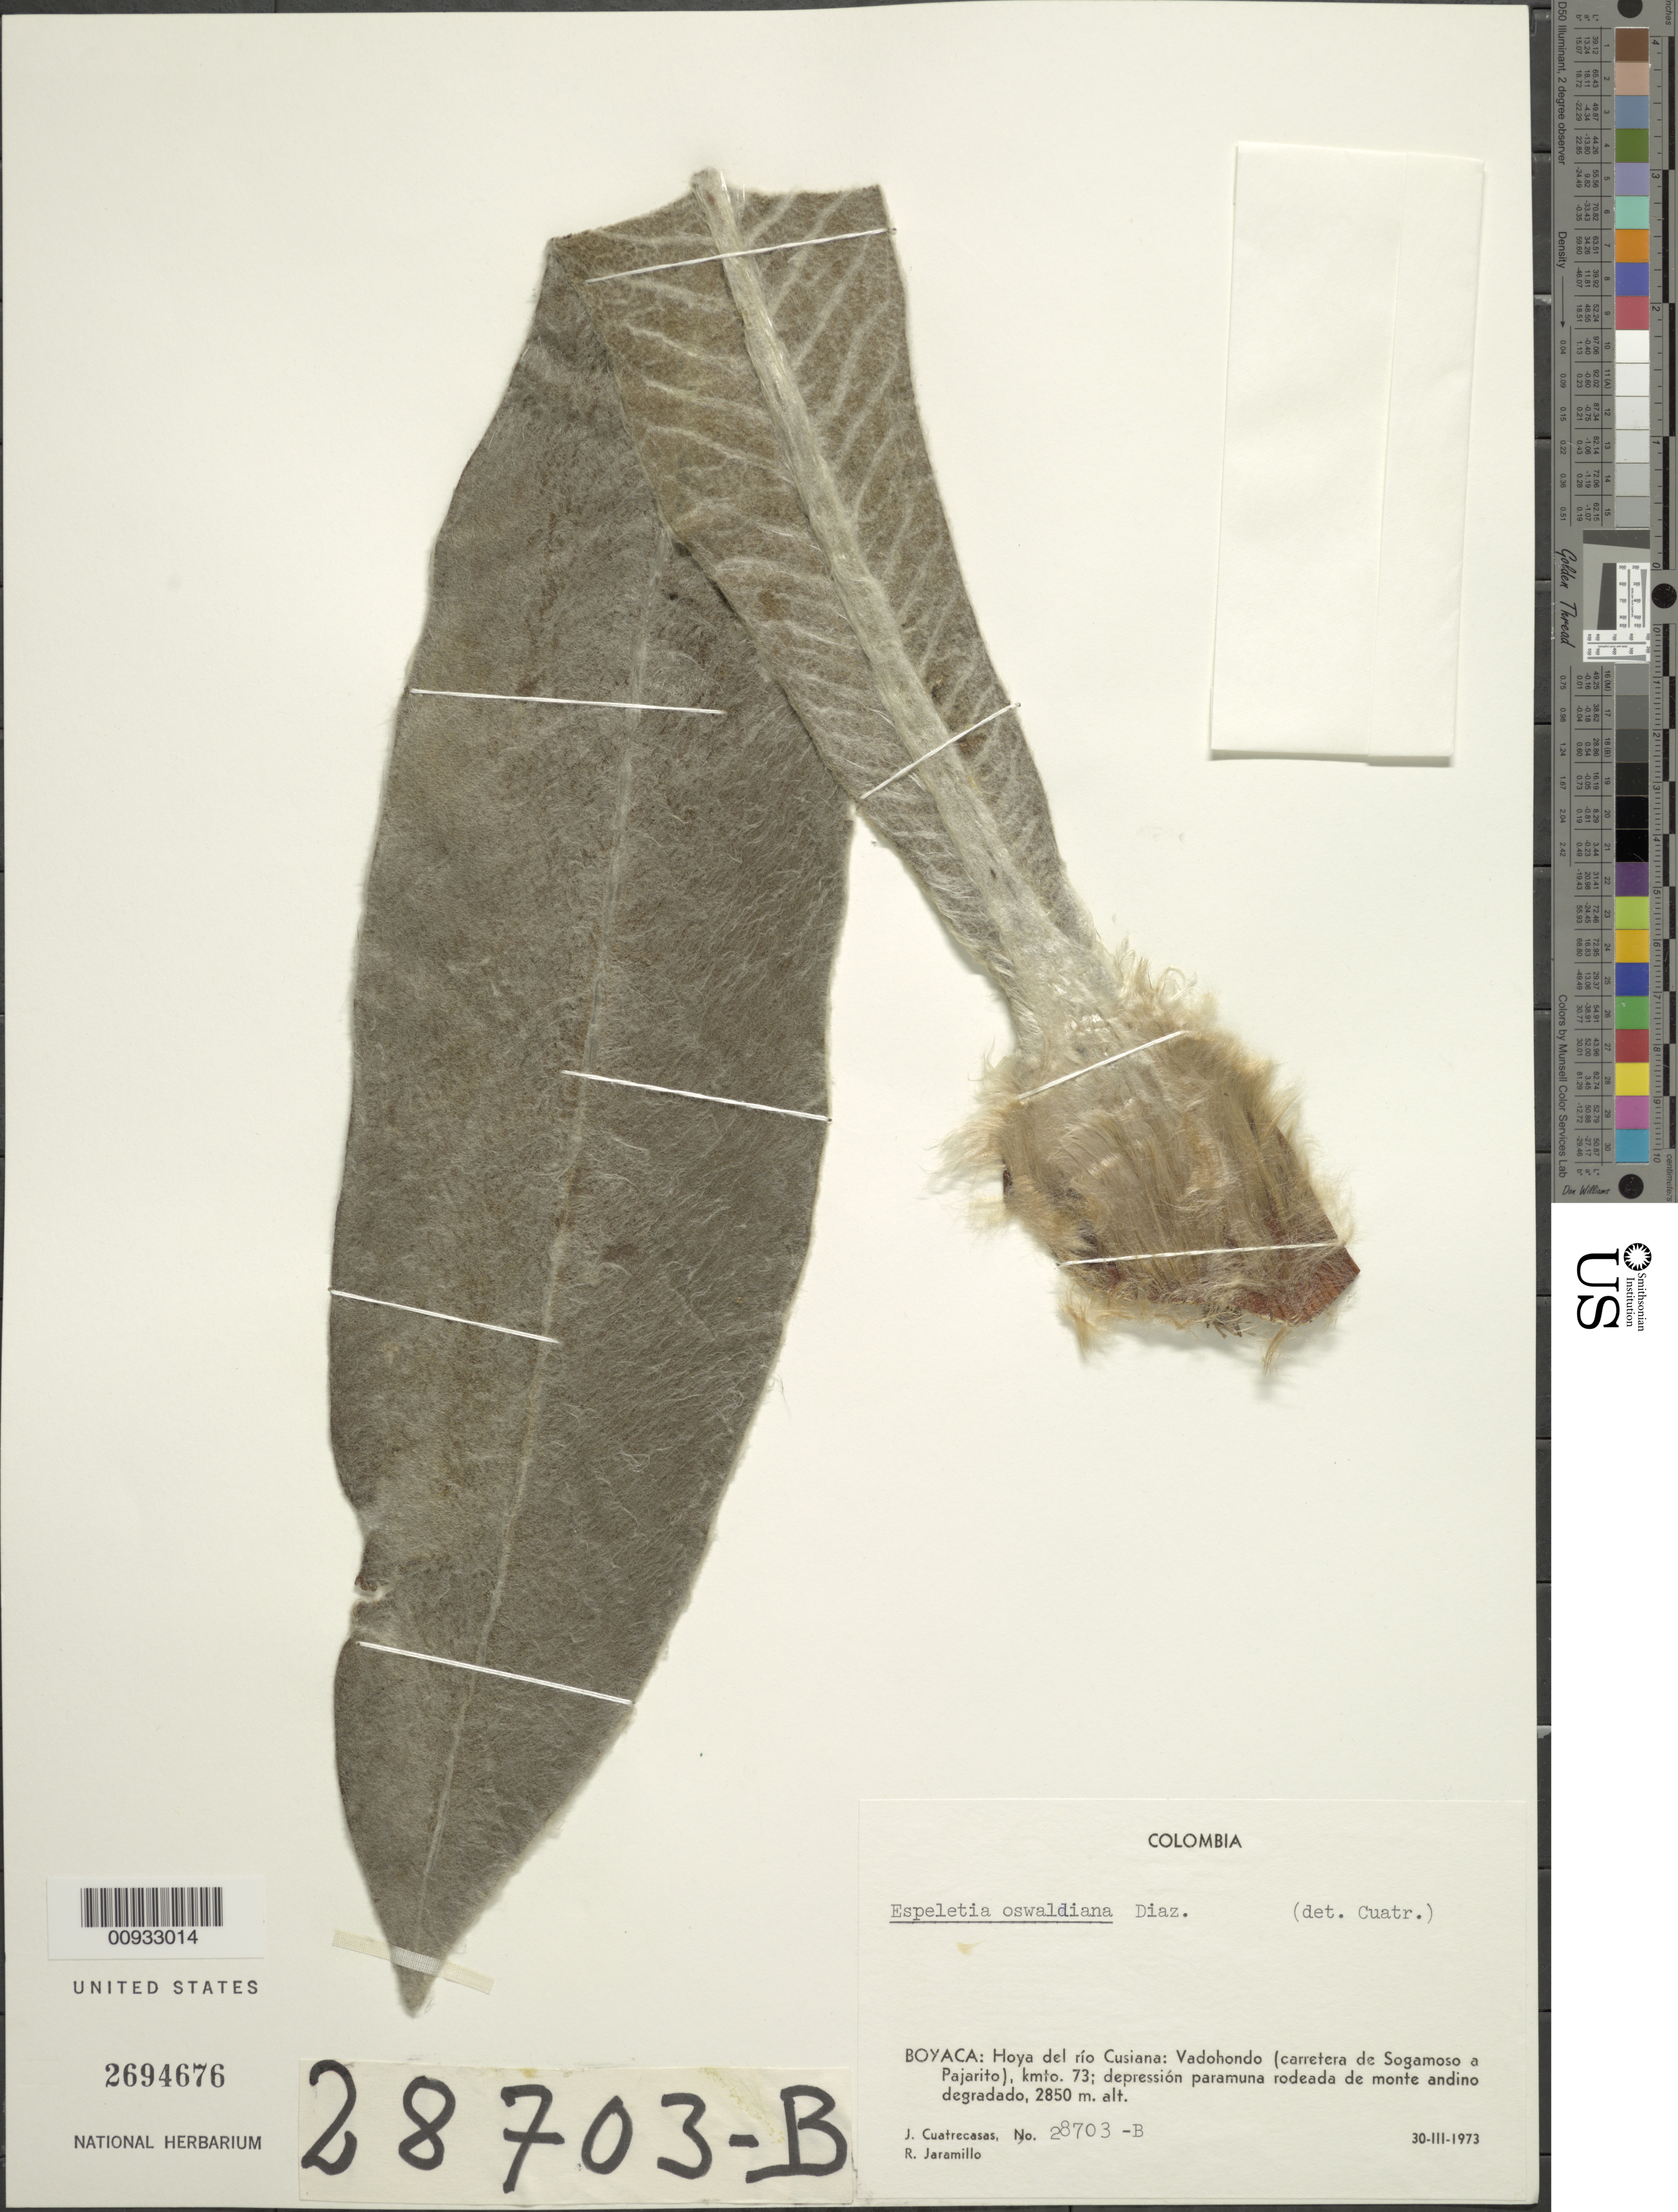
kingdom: Plantae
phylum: Tracheophyta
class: Magnoliopsida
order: Asterales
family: Asteraceae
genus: Espeletia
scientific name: Espeletia oswaldiana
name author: S. Díaz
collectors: J. Cuatrecasas & R. Jaramillo M.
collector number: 28703-B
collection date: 1973-03-30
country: Colombia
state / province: Boyacá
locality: Hoya del rio Cusiana, Vadohondo (carretera de Sogamoso a Pajarito), kmto. 73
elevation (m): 2850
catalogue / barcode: US 2694676